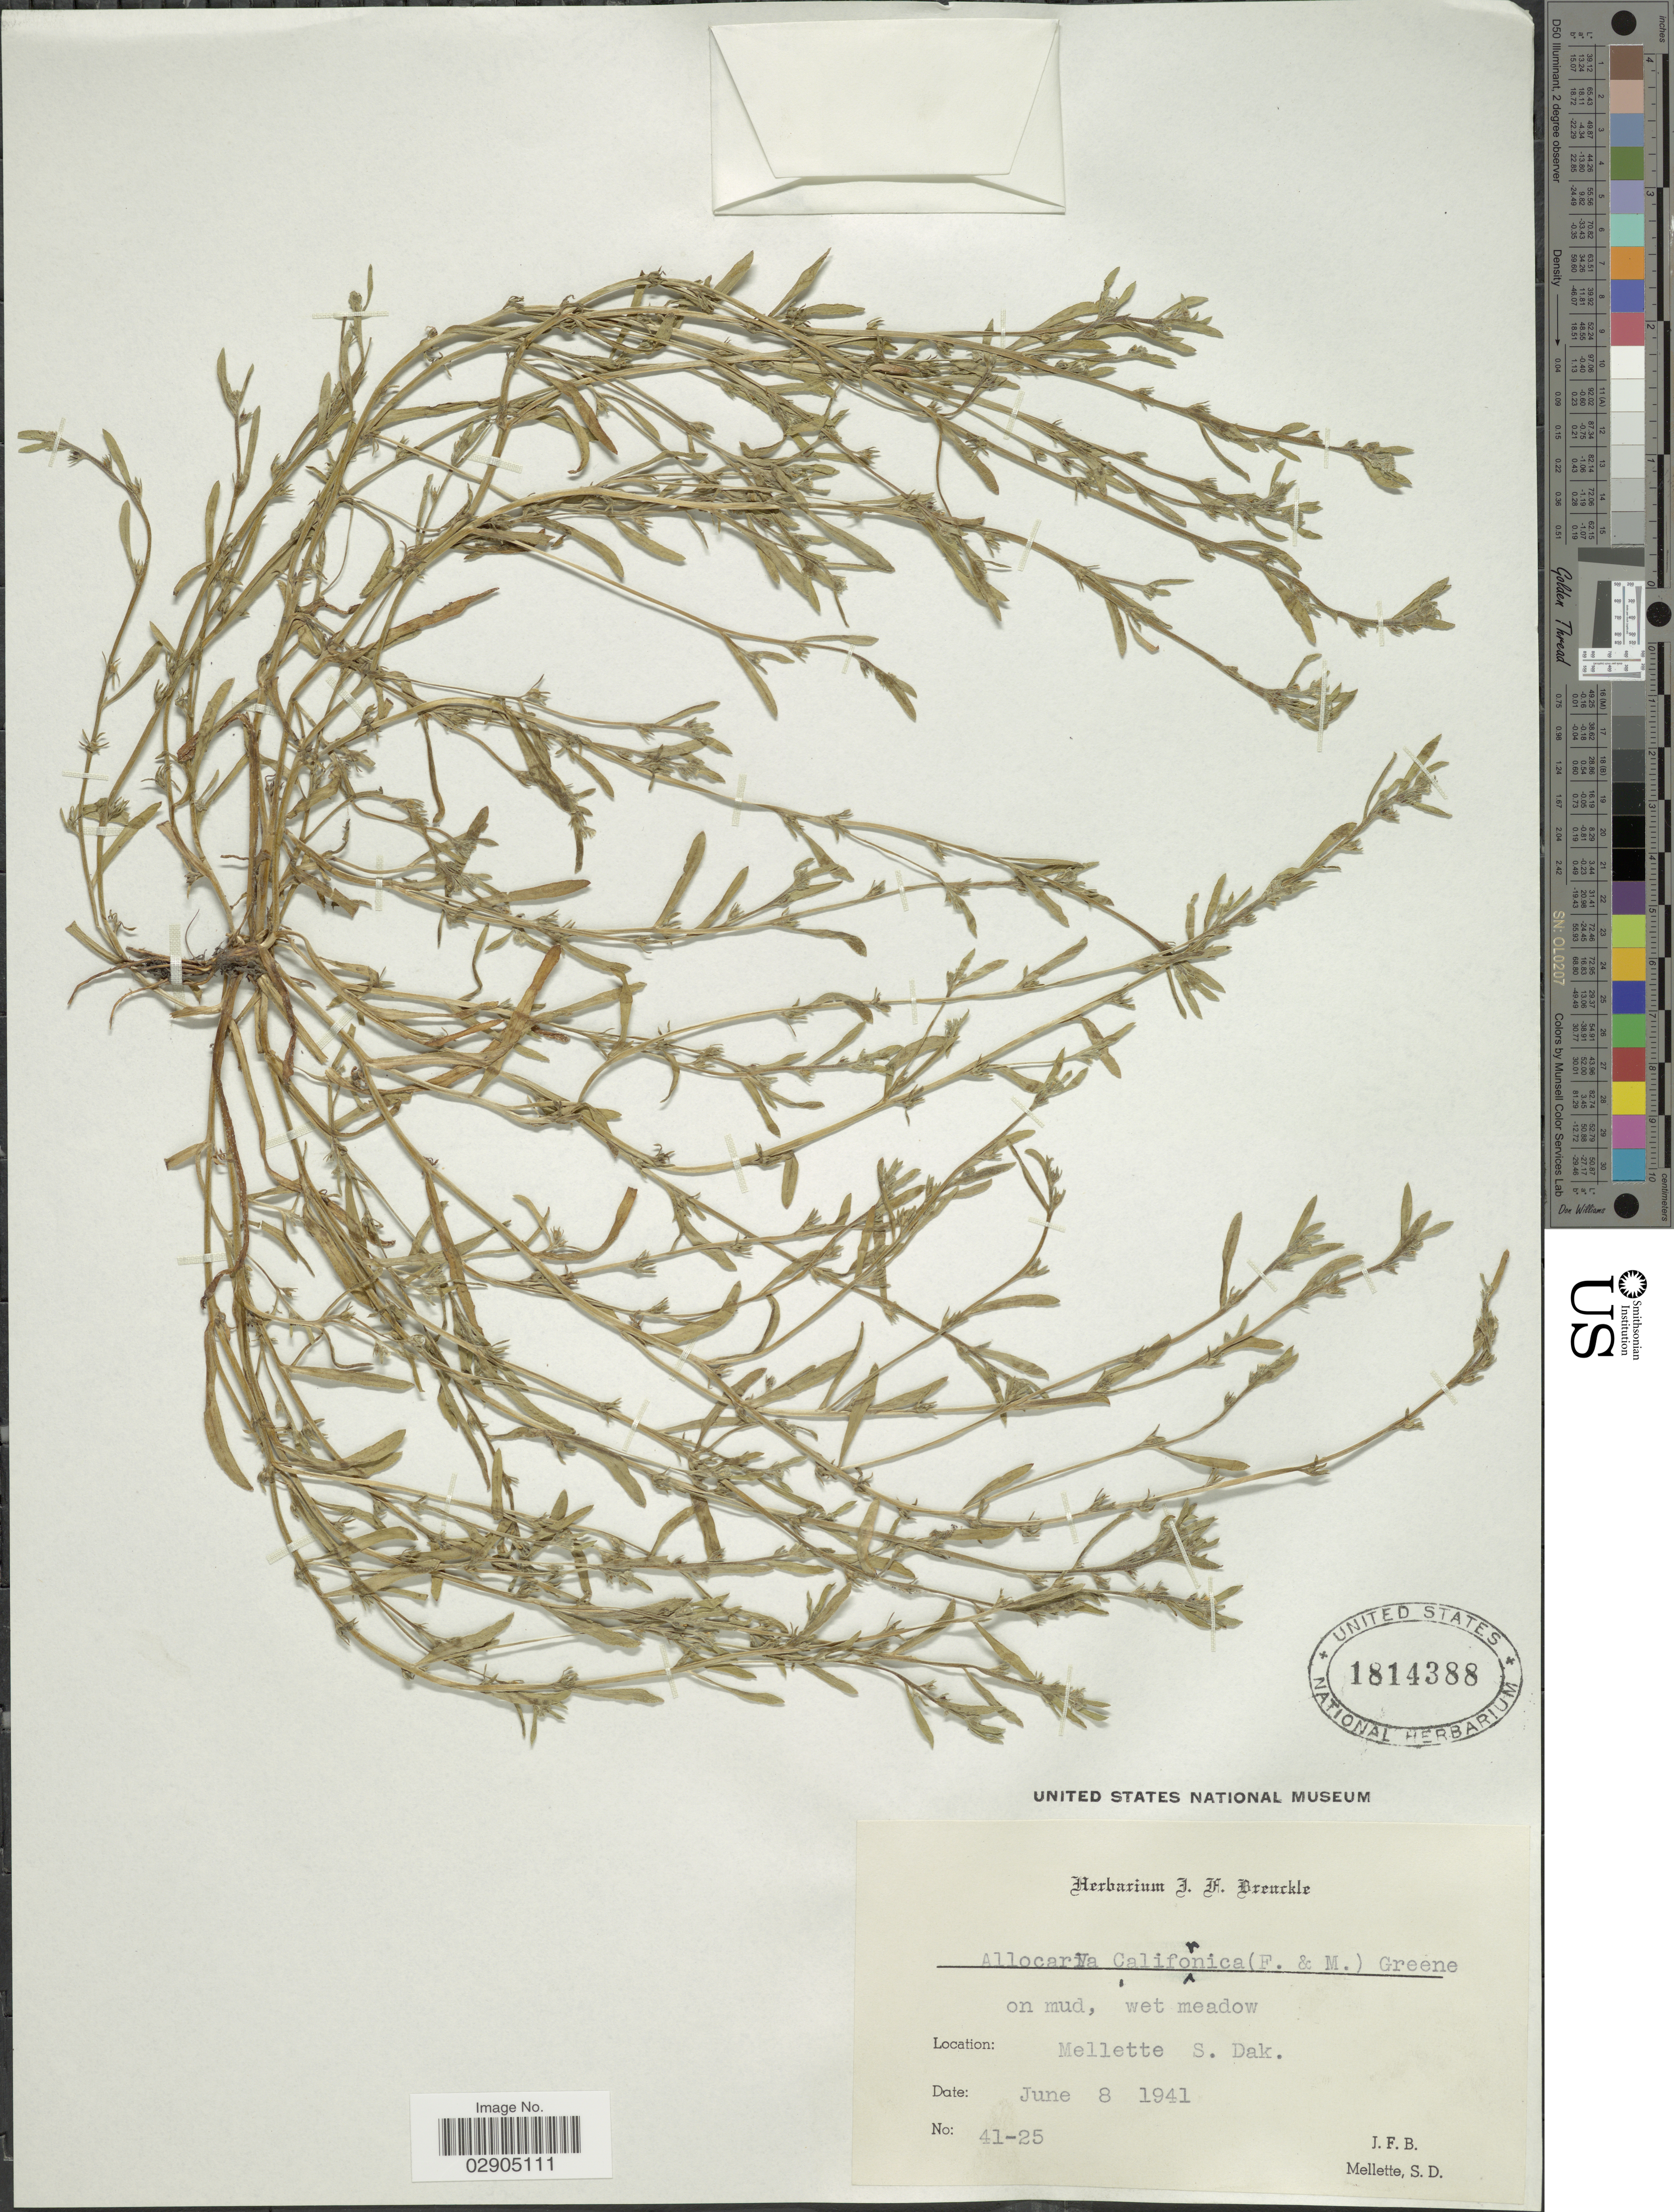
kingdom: Plantae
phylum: Tracheophyta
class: Magnoliopsida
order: Boraginales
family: Boraginaceae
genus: Allocarya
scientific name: Allocarya californica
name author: (Fisch. & C.A. Mey.) Greene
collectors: J. Brenckle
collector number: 41-25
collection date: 1941-06-08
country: United States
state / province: South Dakota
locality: Mellette S. Dak.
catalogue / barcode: US 1814388